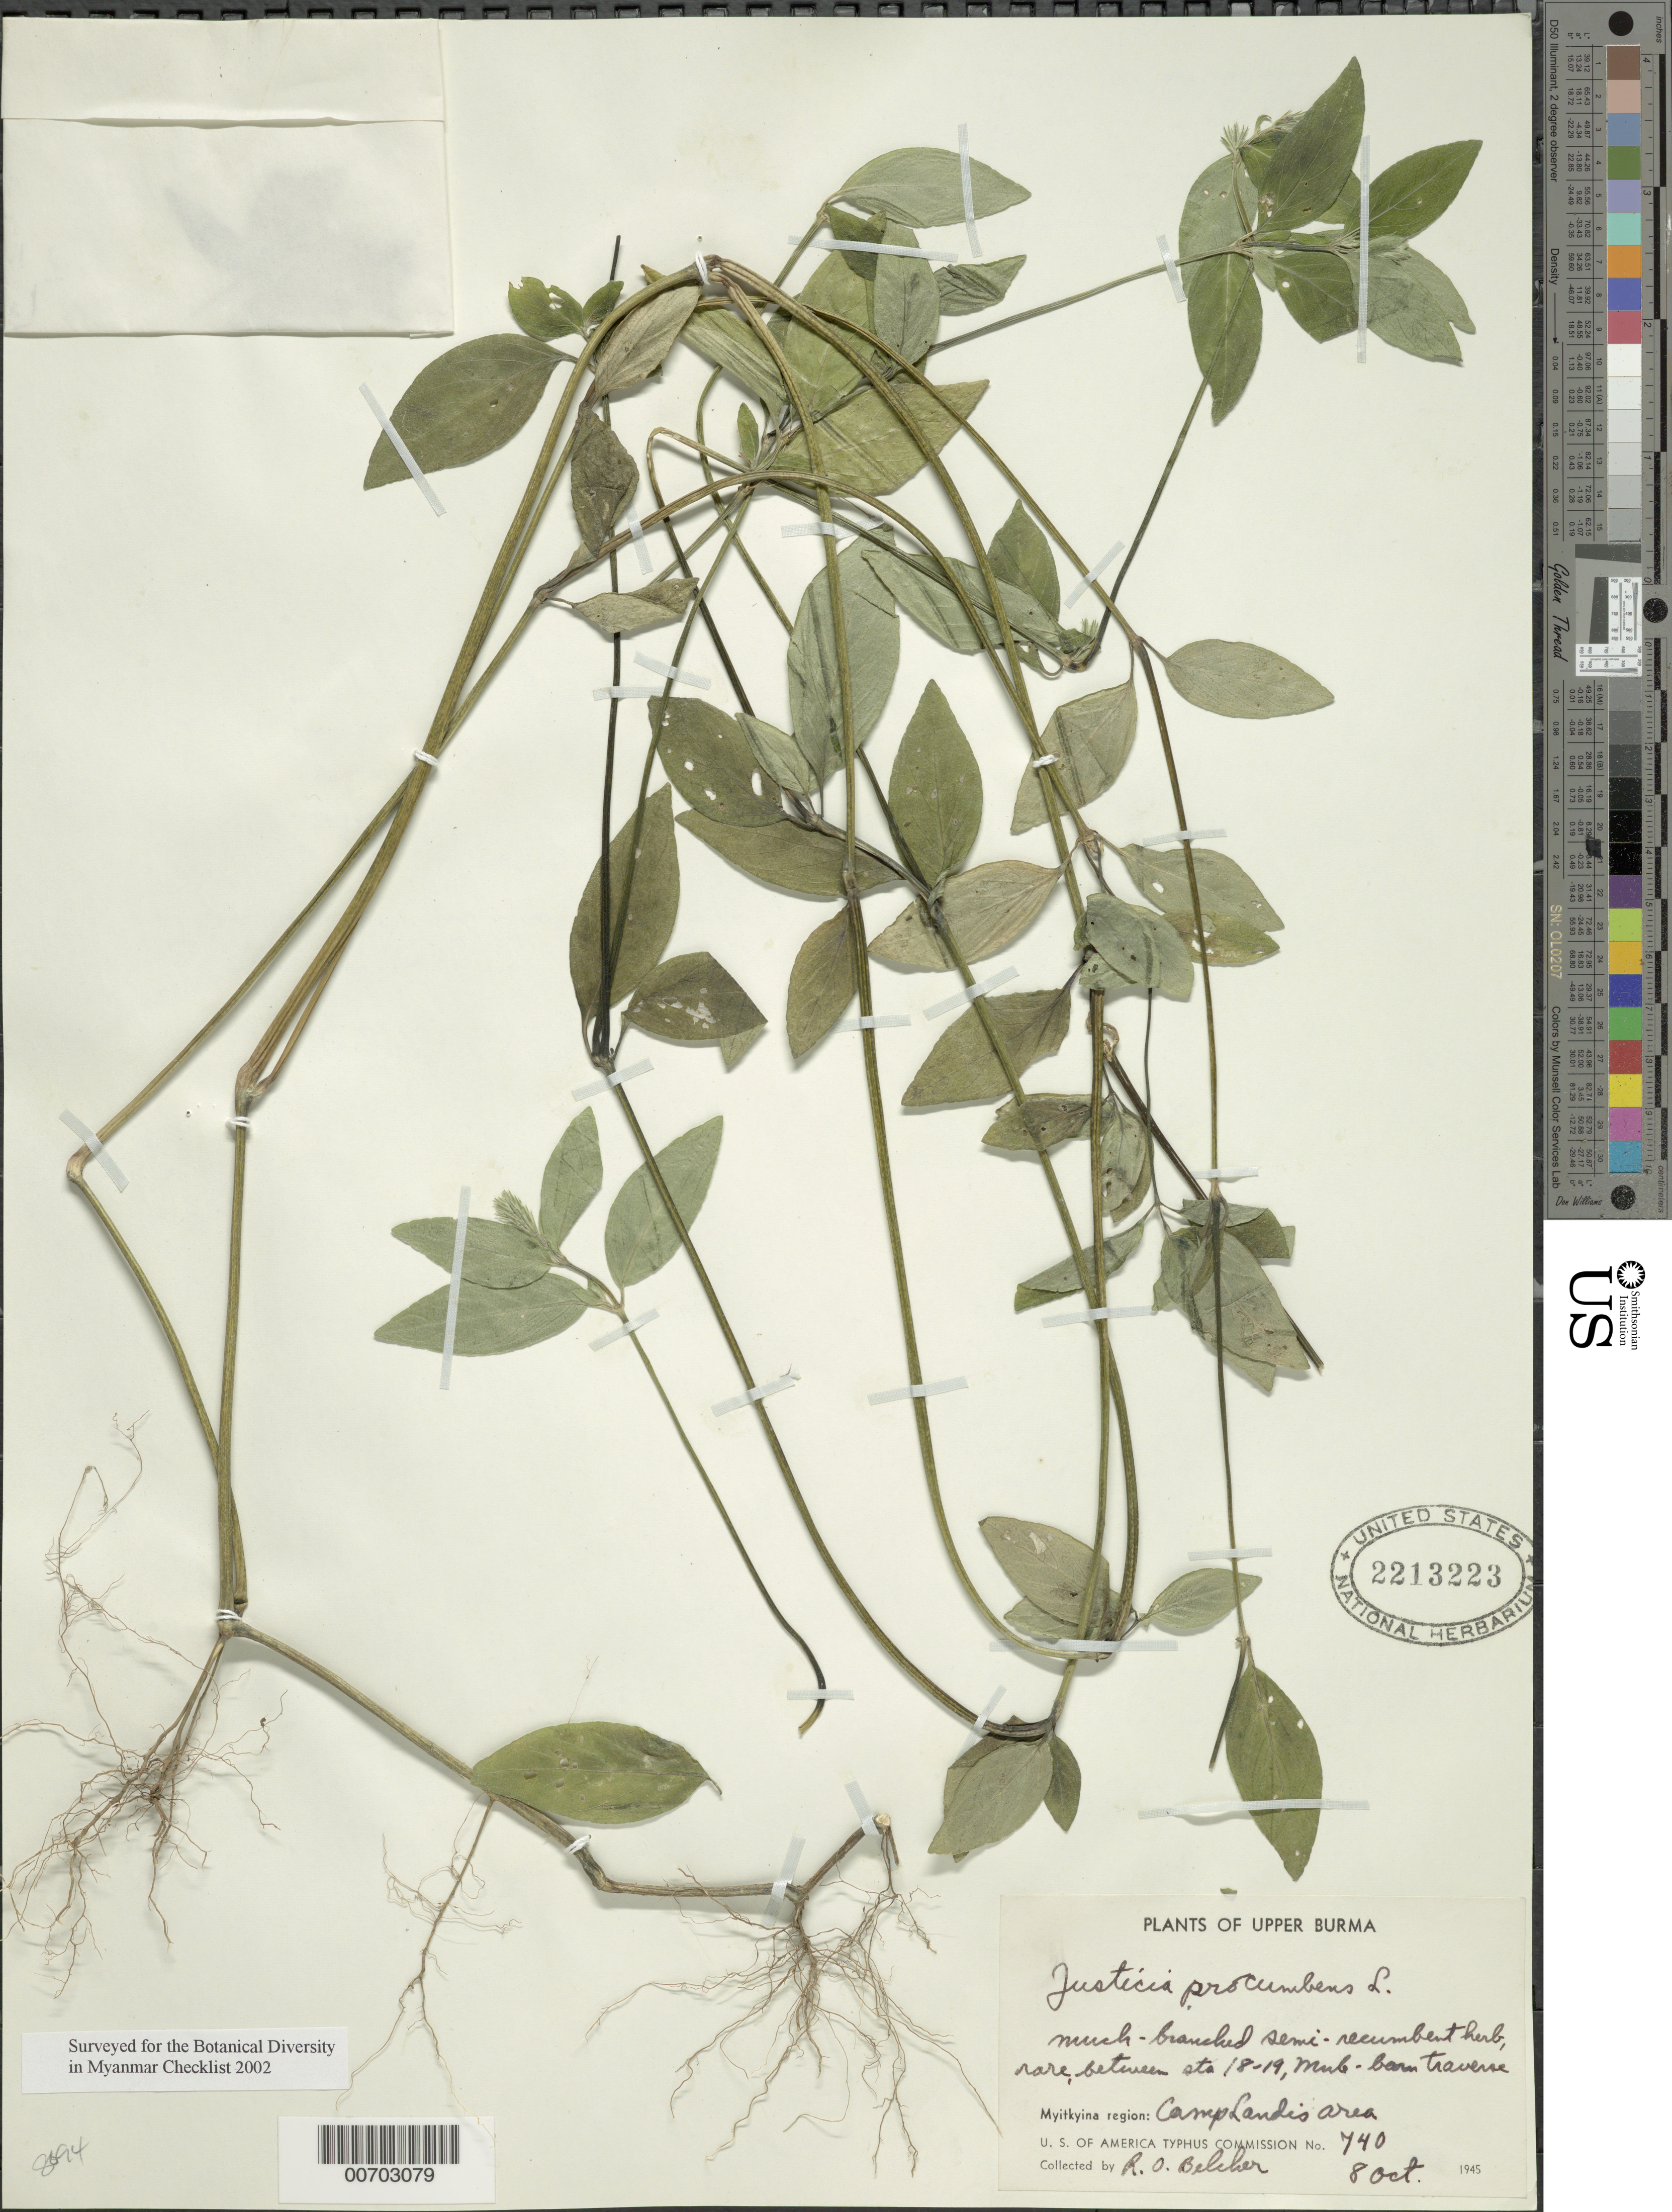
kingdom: Plantae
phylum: Tracheophyta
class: Magnoliopsida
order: Lamiales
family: Acanthaceae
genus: Justicia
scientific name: Justicia procumbens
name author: L.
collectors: R. Belcher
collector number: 740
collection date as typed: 08 Oct 1945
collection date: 1945-10-08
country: Myanmar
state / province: Kachin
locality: Myitkyina, Camp Landis area, Sta. 18-19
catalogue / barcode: US 2213223